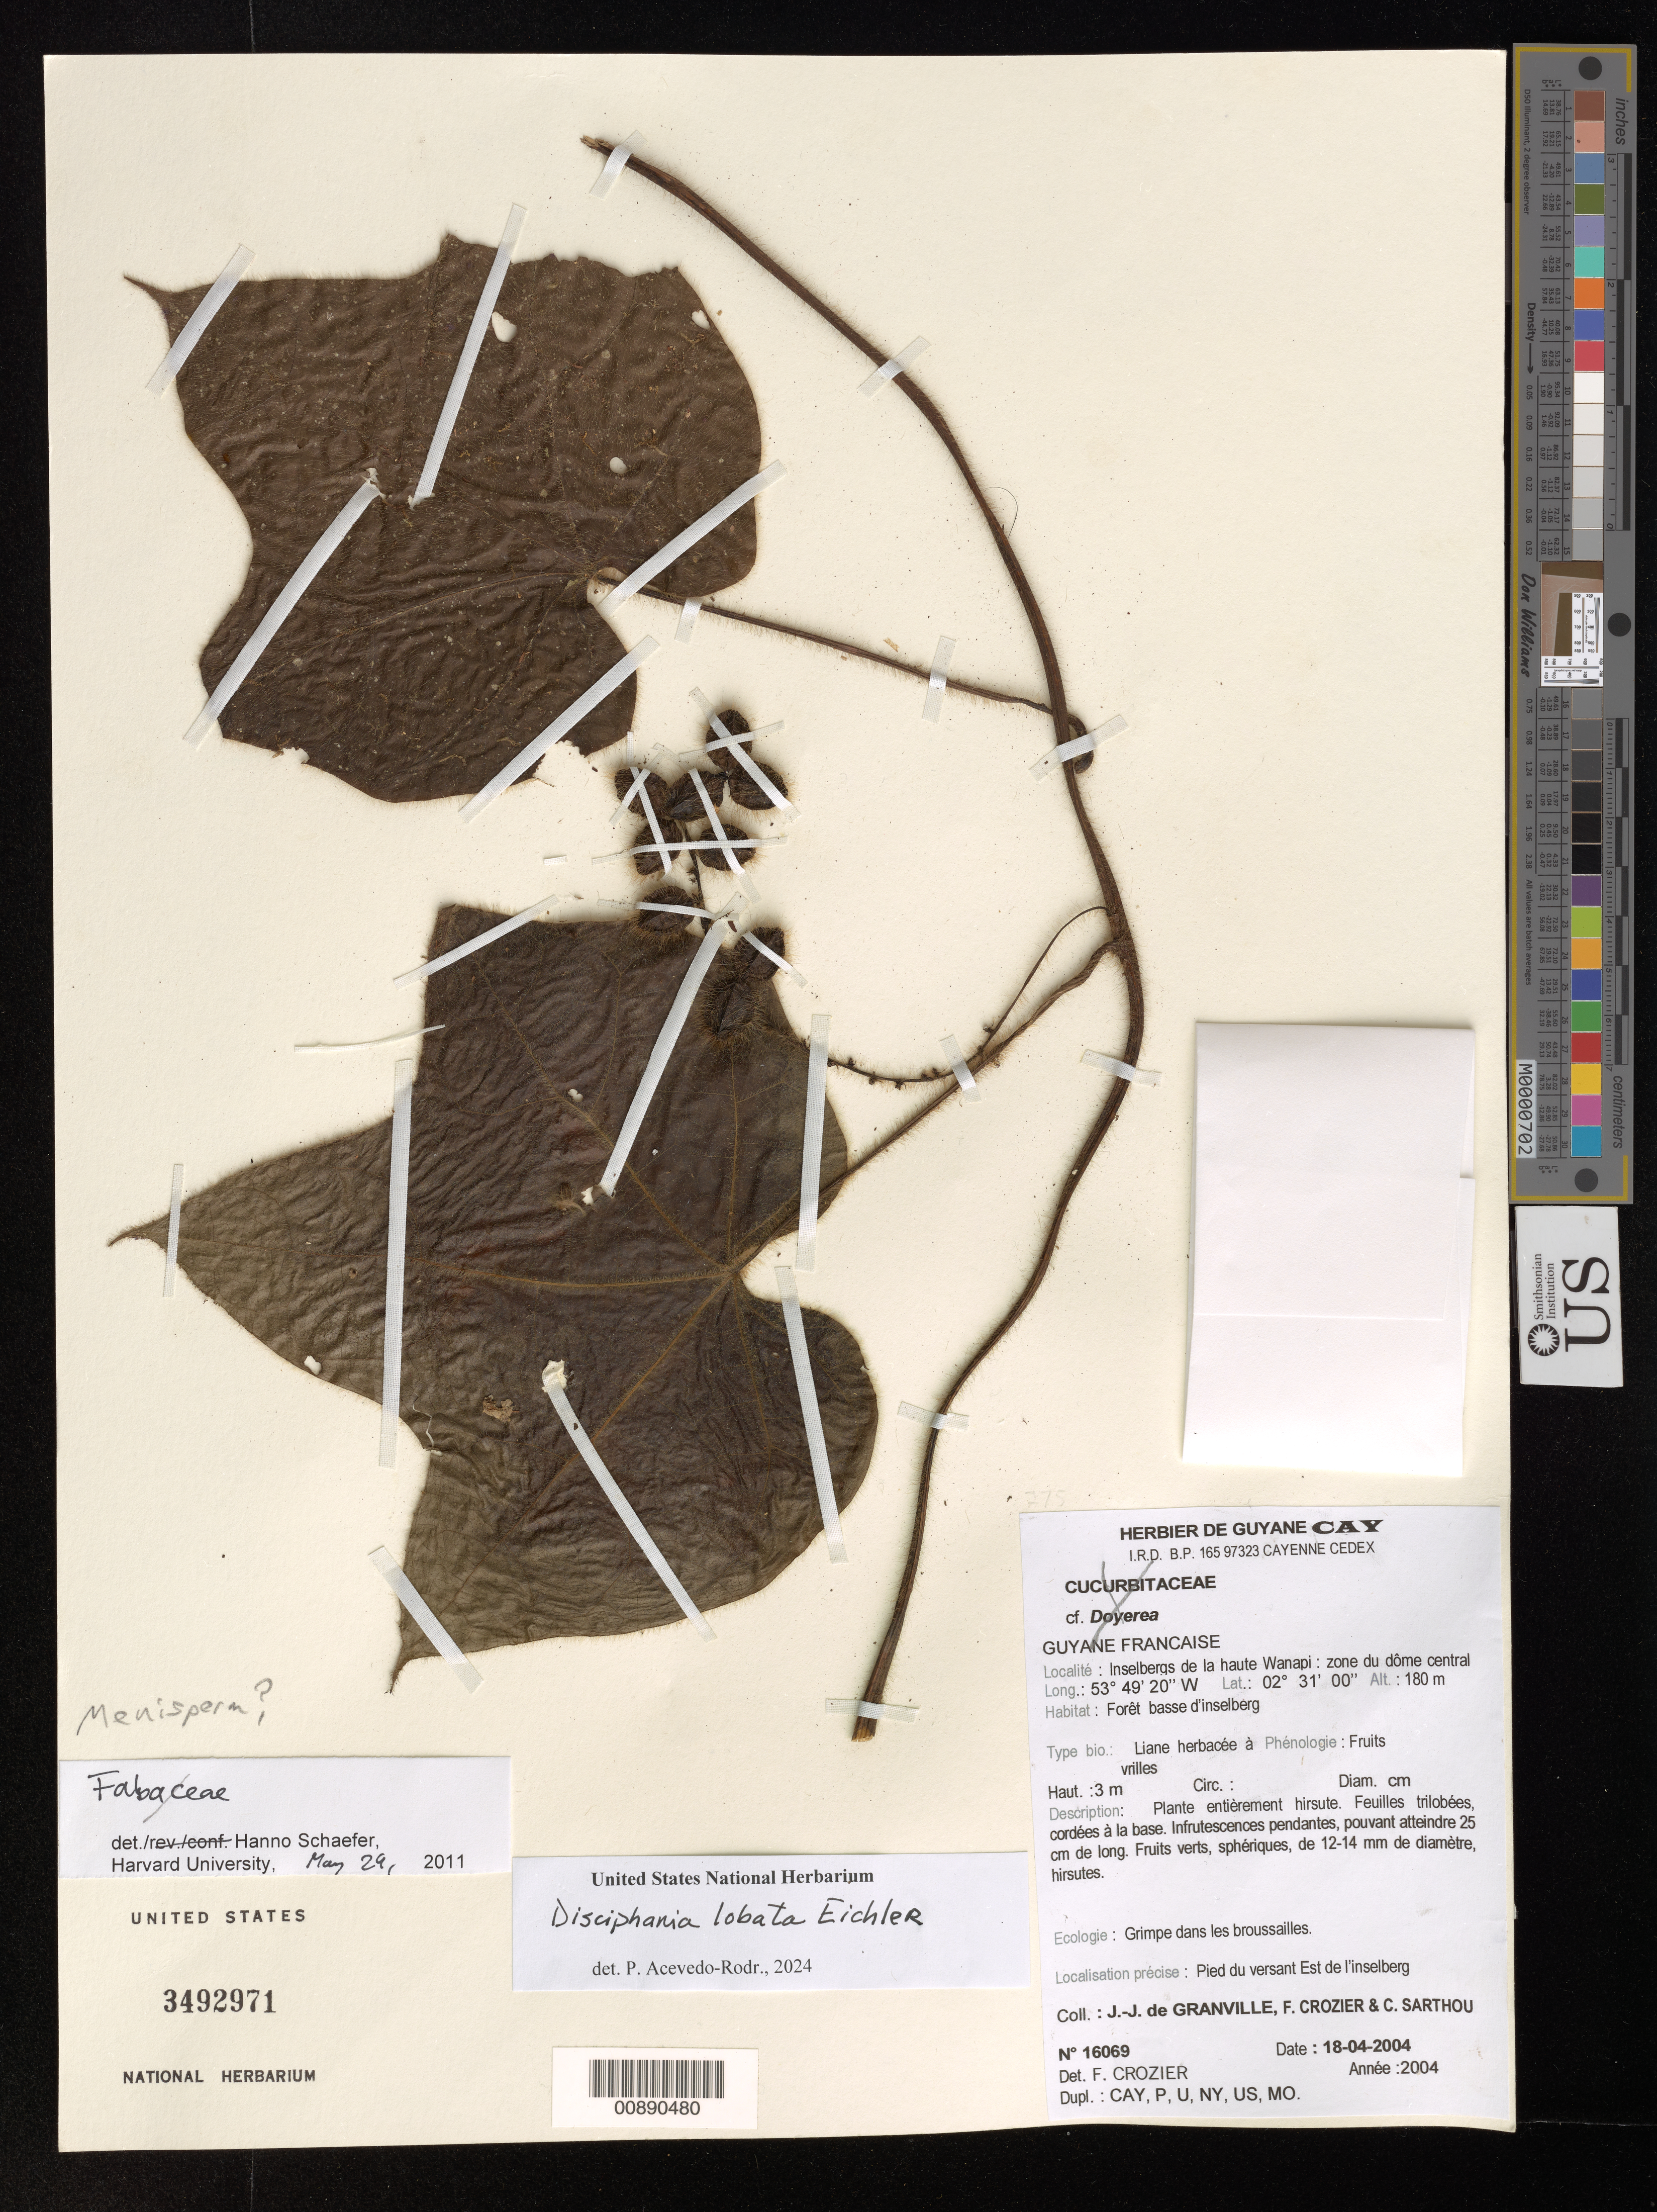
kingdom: Plantae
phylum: Tracheophyta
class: Magnoliopsida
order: Ranunculales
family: Menispermaceae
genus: Disciphania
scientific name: Disciphania lobata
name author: Eichler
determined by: Acevedo-Rodriguez, P., (US), Smithsonian Institution - National Museum of Natural History (UNITED STATES)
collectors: J.-J. de Granville, F. Crozier & C. Sarthou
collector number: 16069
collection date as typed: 18-Apr-04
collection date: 2004-04-18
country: French Guiana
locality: Inselbergs de la haute Wanapi, versant est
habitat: Forêt basse d'inselberg; grimpe dans les broussailles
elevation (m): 180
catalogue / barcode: US 3492971